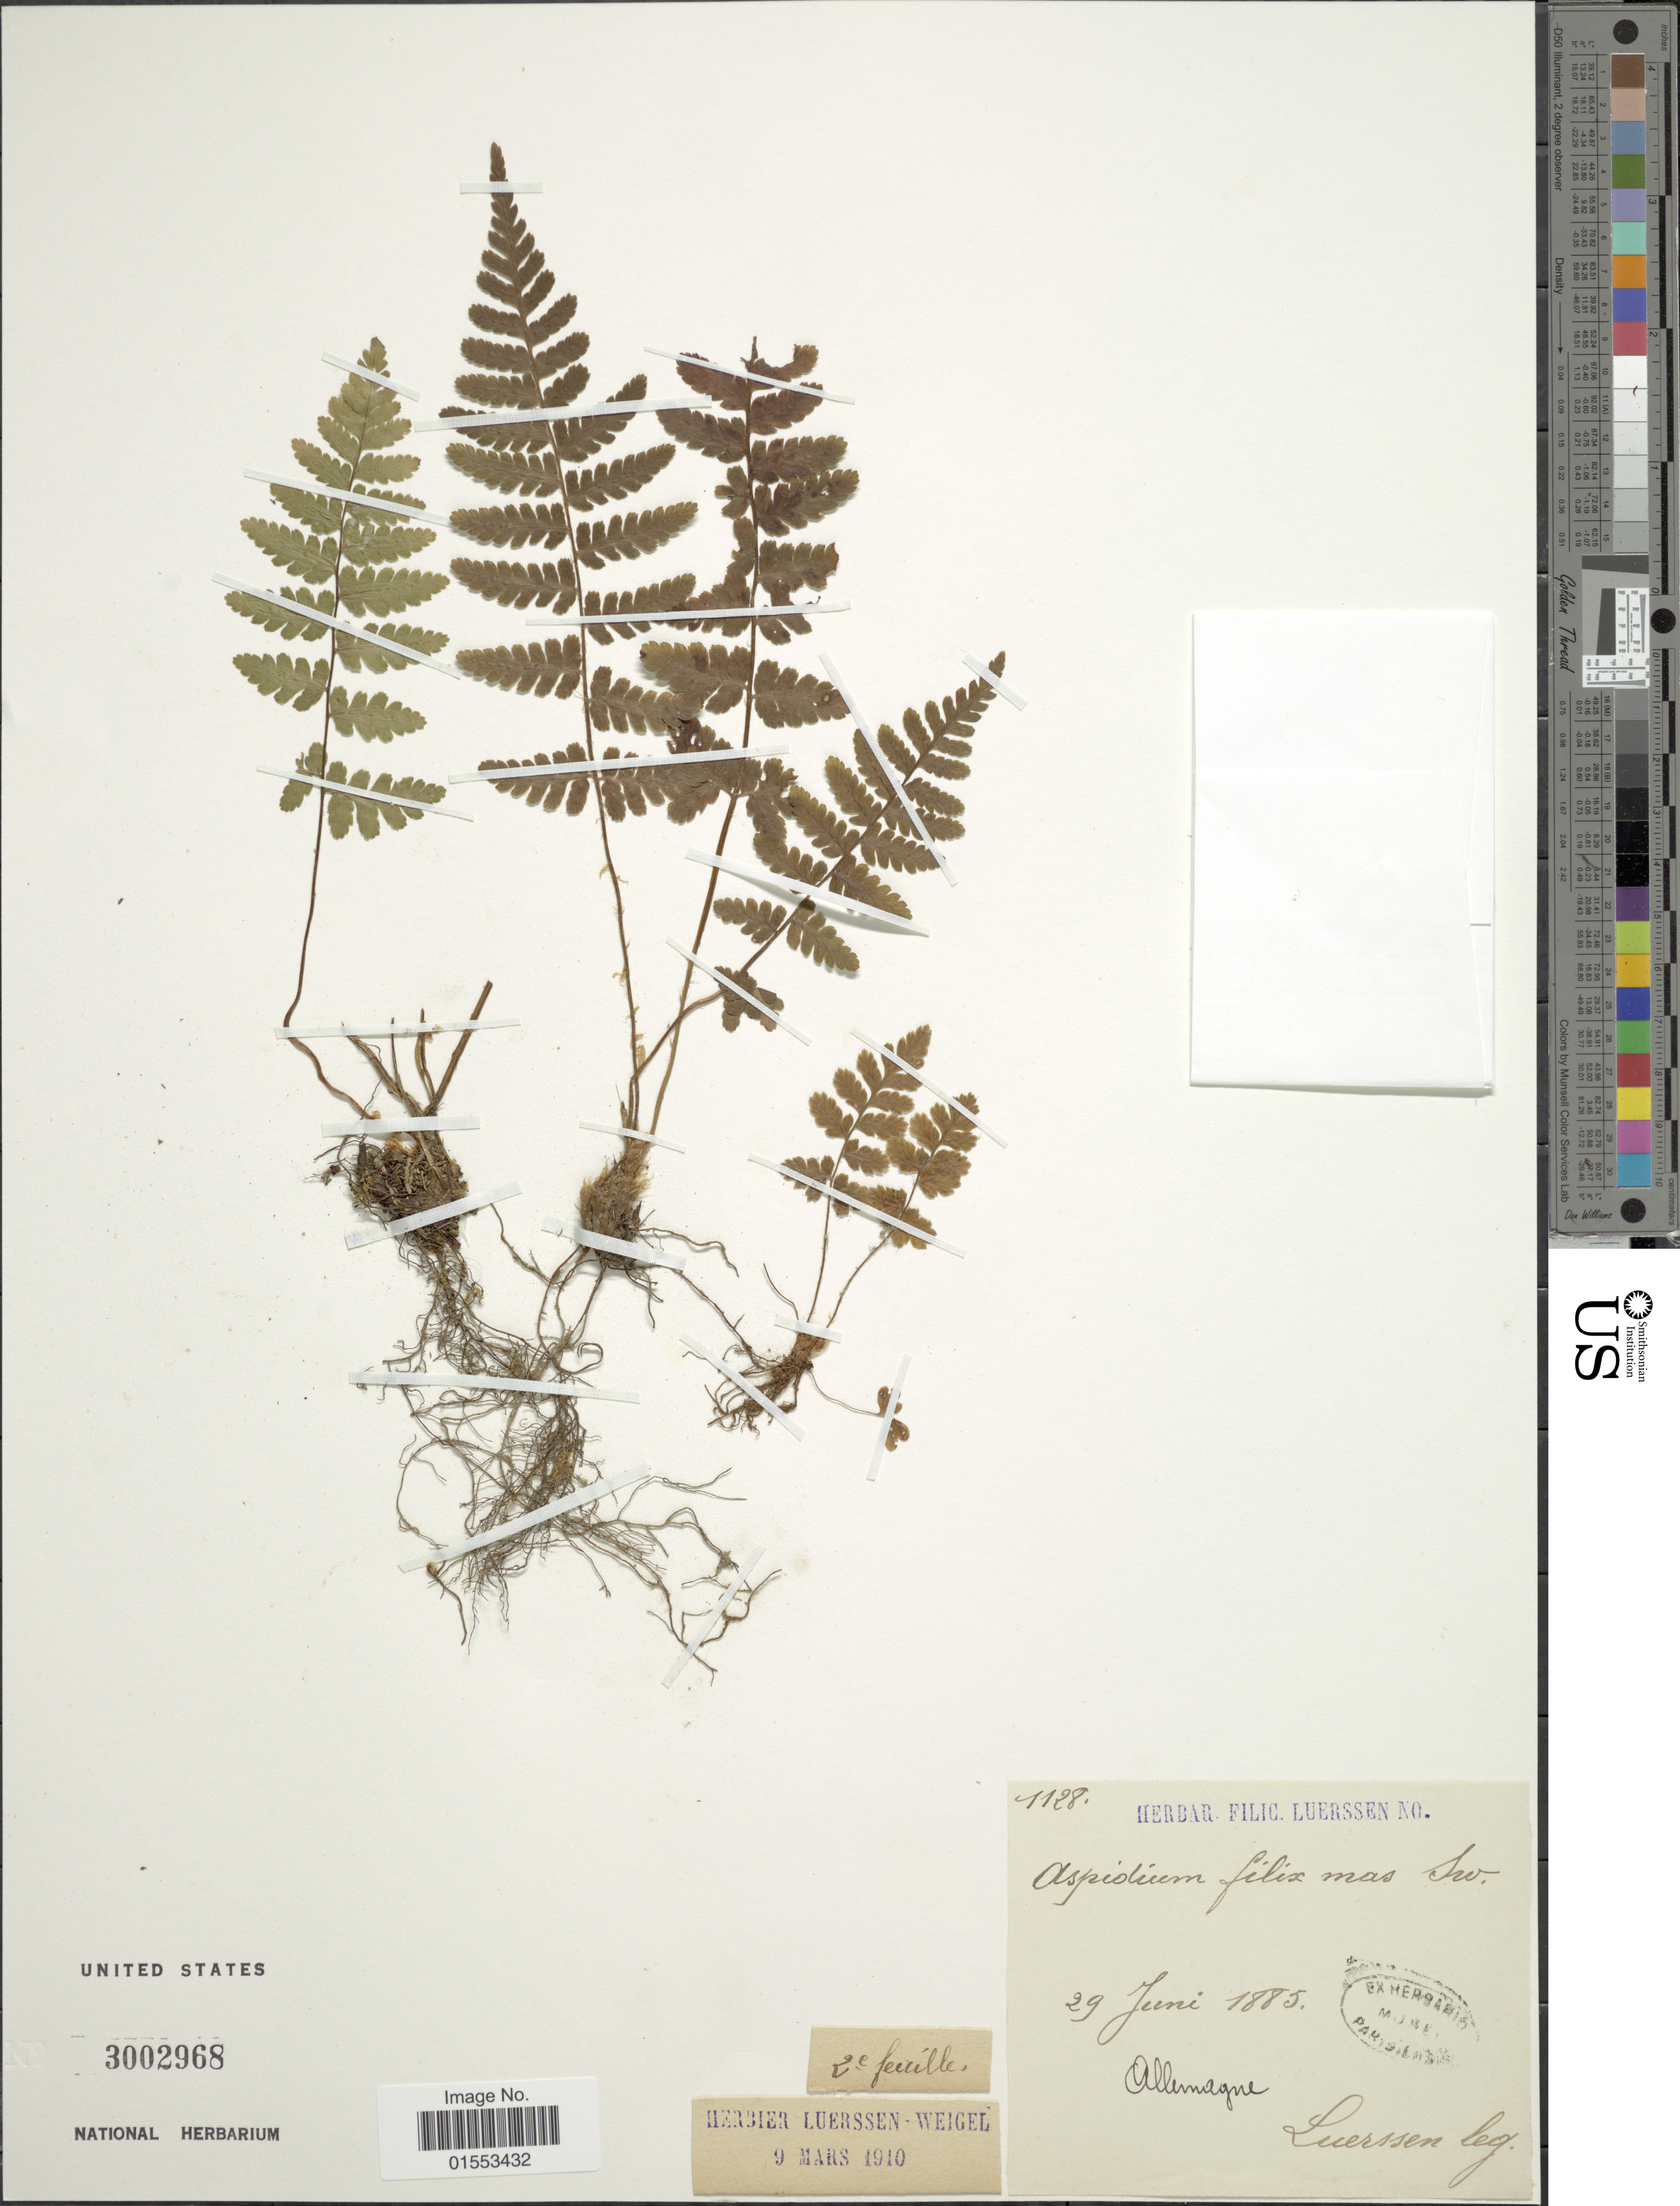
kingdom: Plantae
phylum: Tracheophyta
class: Polypodiopsida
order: Polypodiales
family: Dryopteridaceae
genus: Dryopteris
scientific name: Dryopteris filix-mas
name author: (L.) Schott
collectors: Luerssen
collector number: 1128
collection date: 1885-06-29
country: Germany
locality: Allemagne,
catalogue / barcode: US 3002968